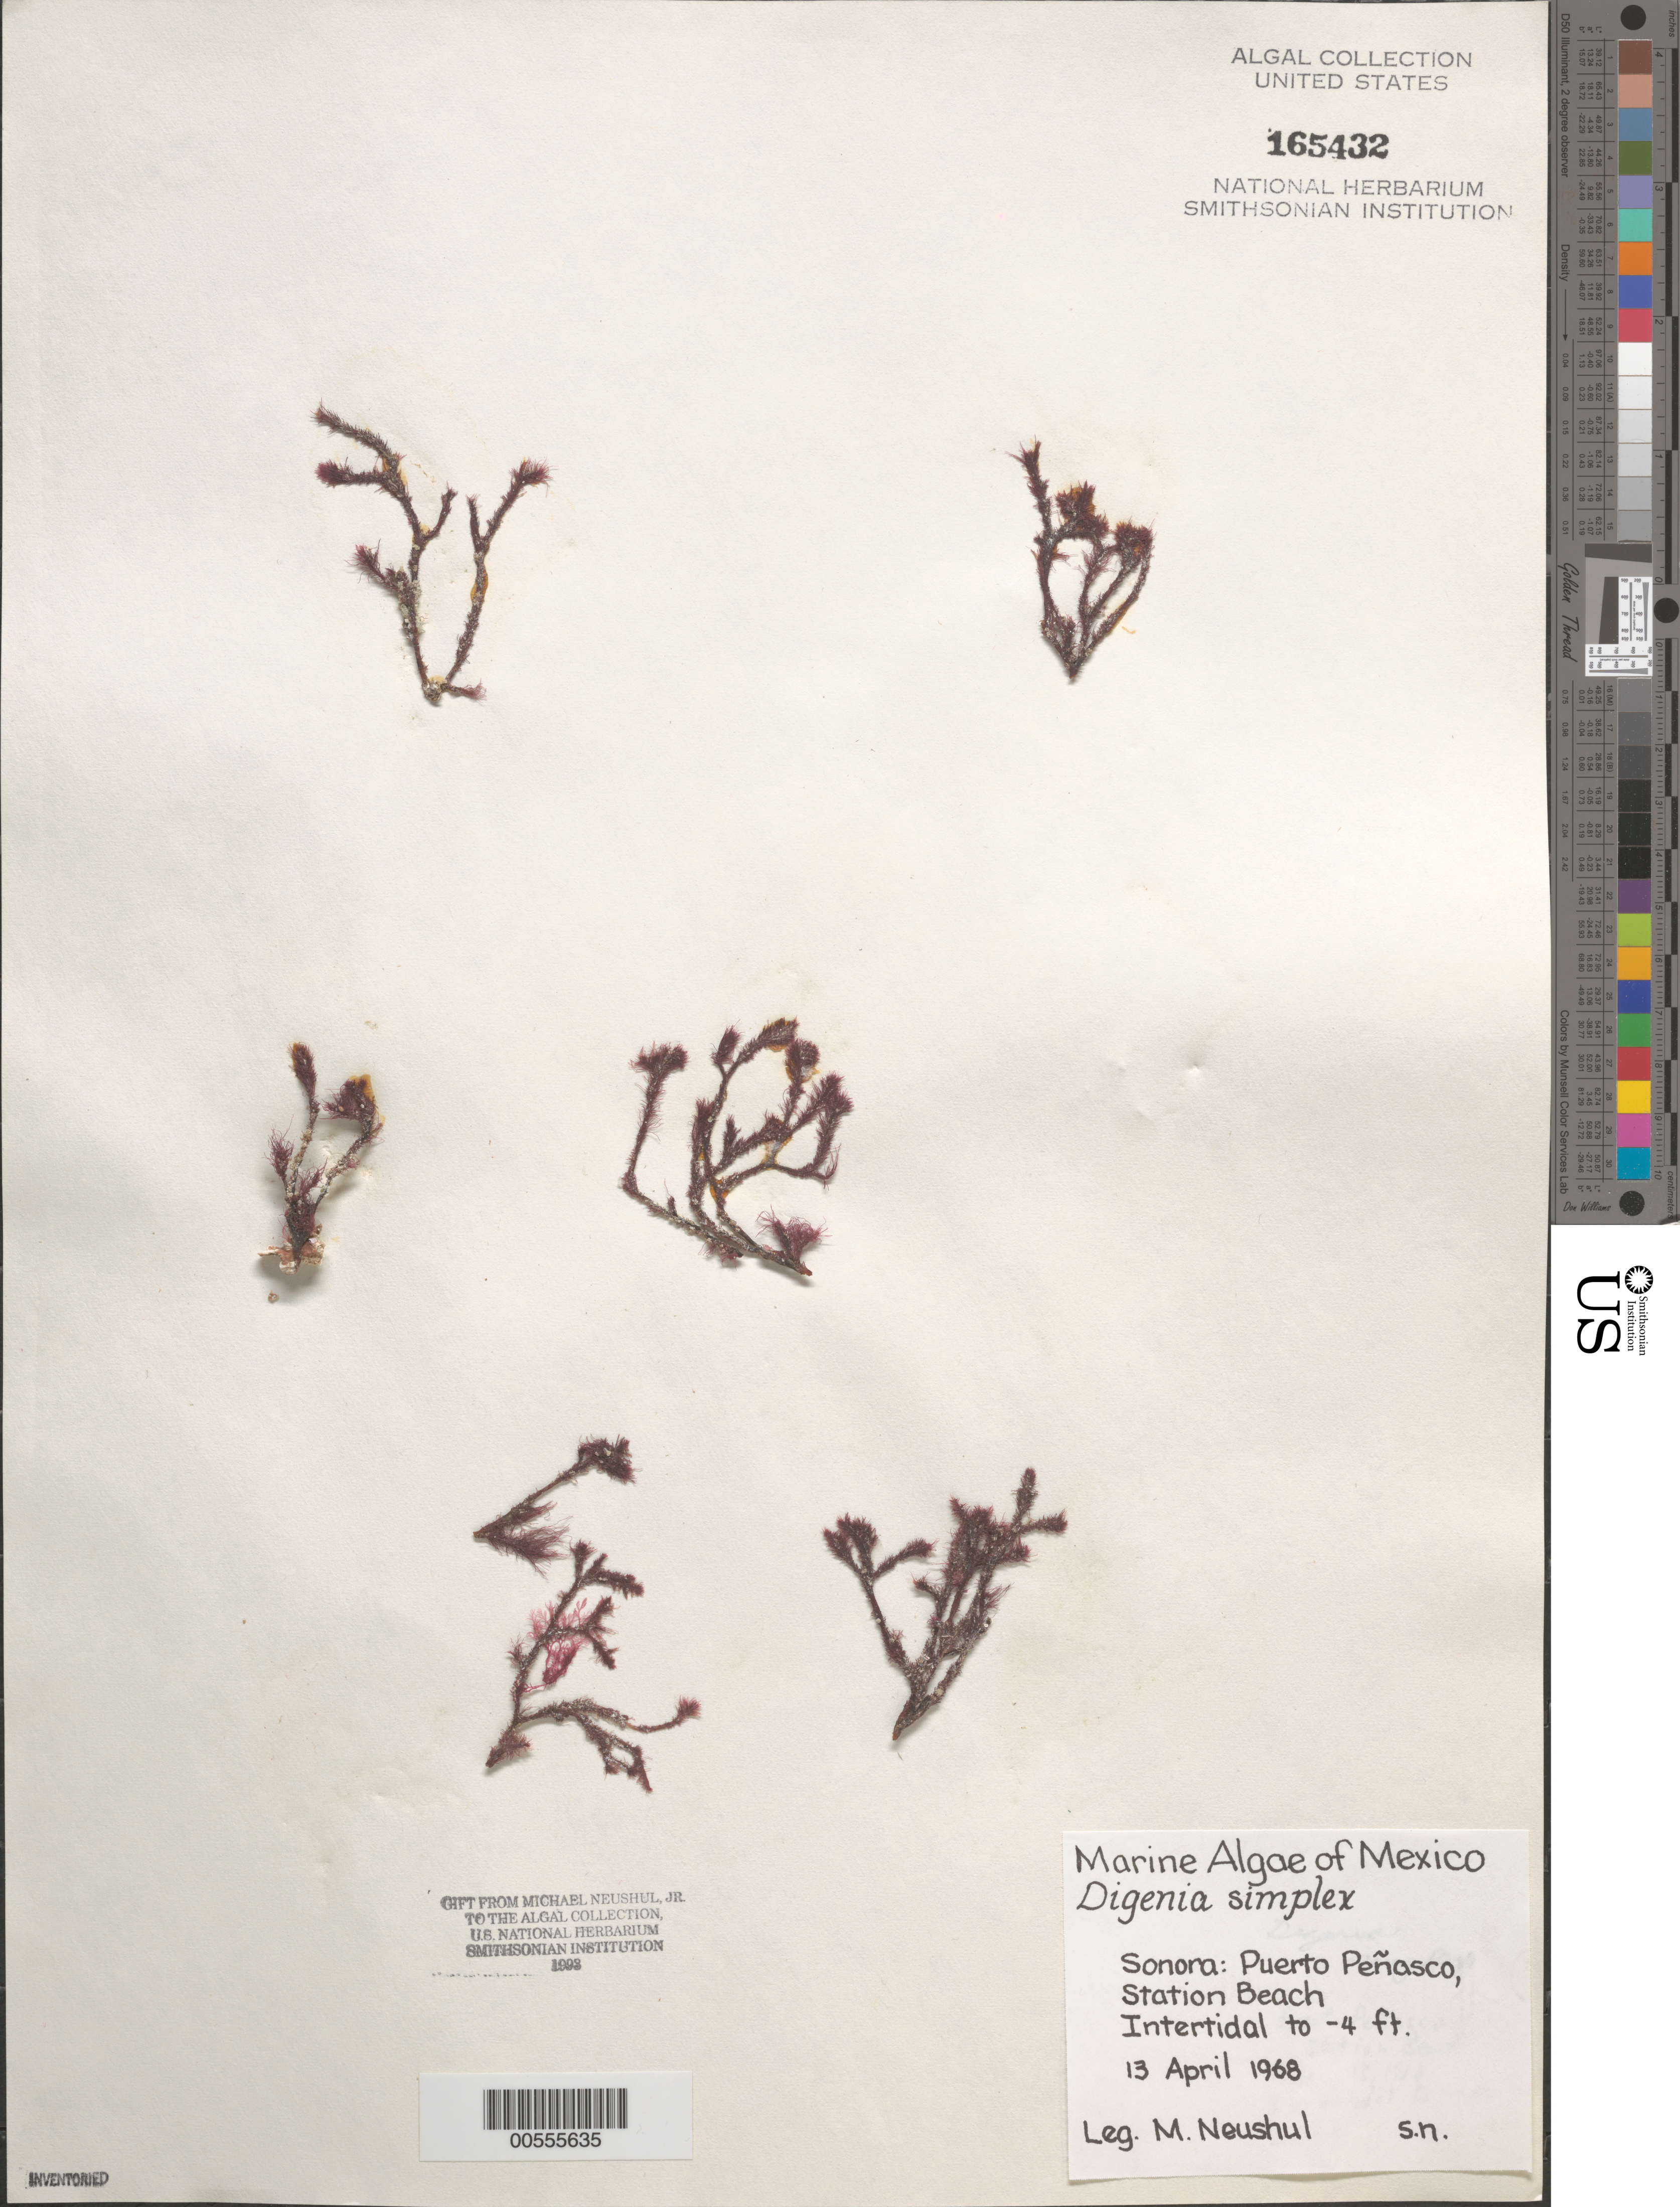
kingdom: Plantae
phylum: Rhodophyta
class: Florideophyceae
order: Ceramiales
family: Rhodomelaceae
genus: Digenea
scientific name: Digenea simplex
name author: (Wulfen) C. Agardh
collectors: M. Neushul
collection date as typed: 13 Apr 1968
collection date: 1968-04-13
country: Mexico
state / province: Sonora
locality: Puerto Penasco, Playa Estacion (Station Beach)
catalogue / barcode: US 165432